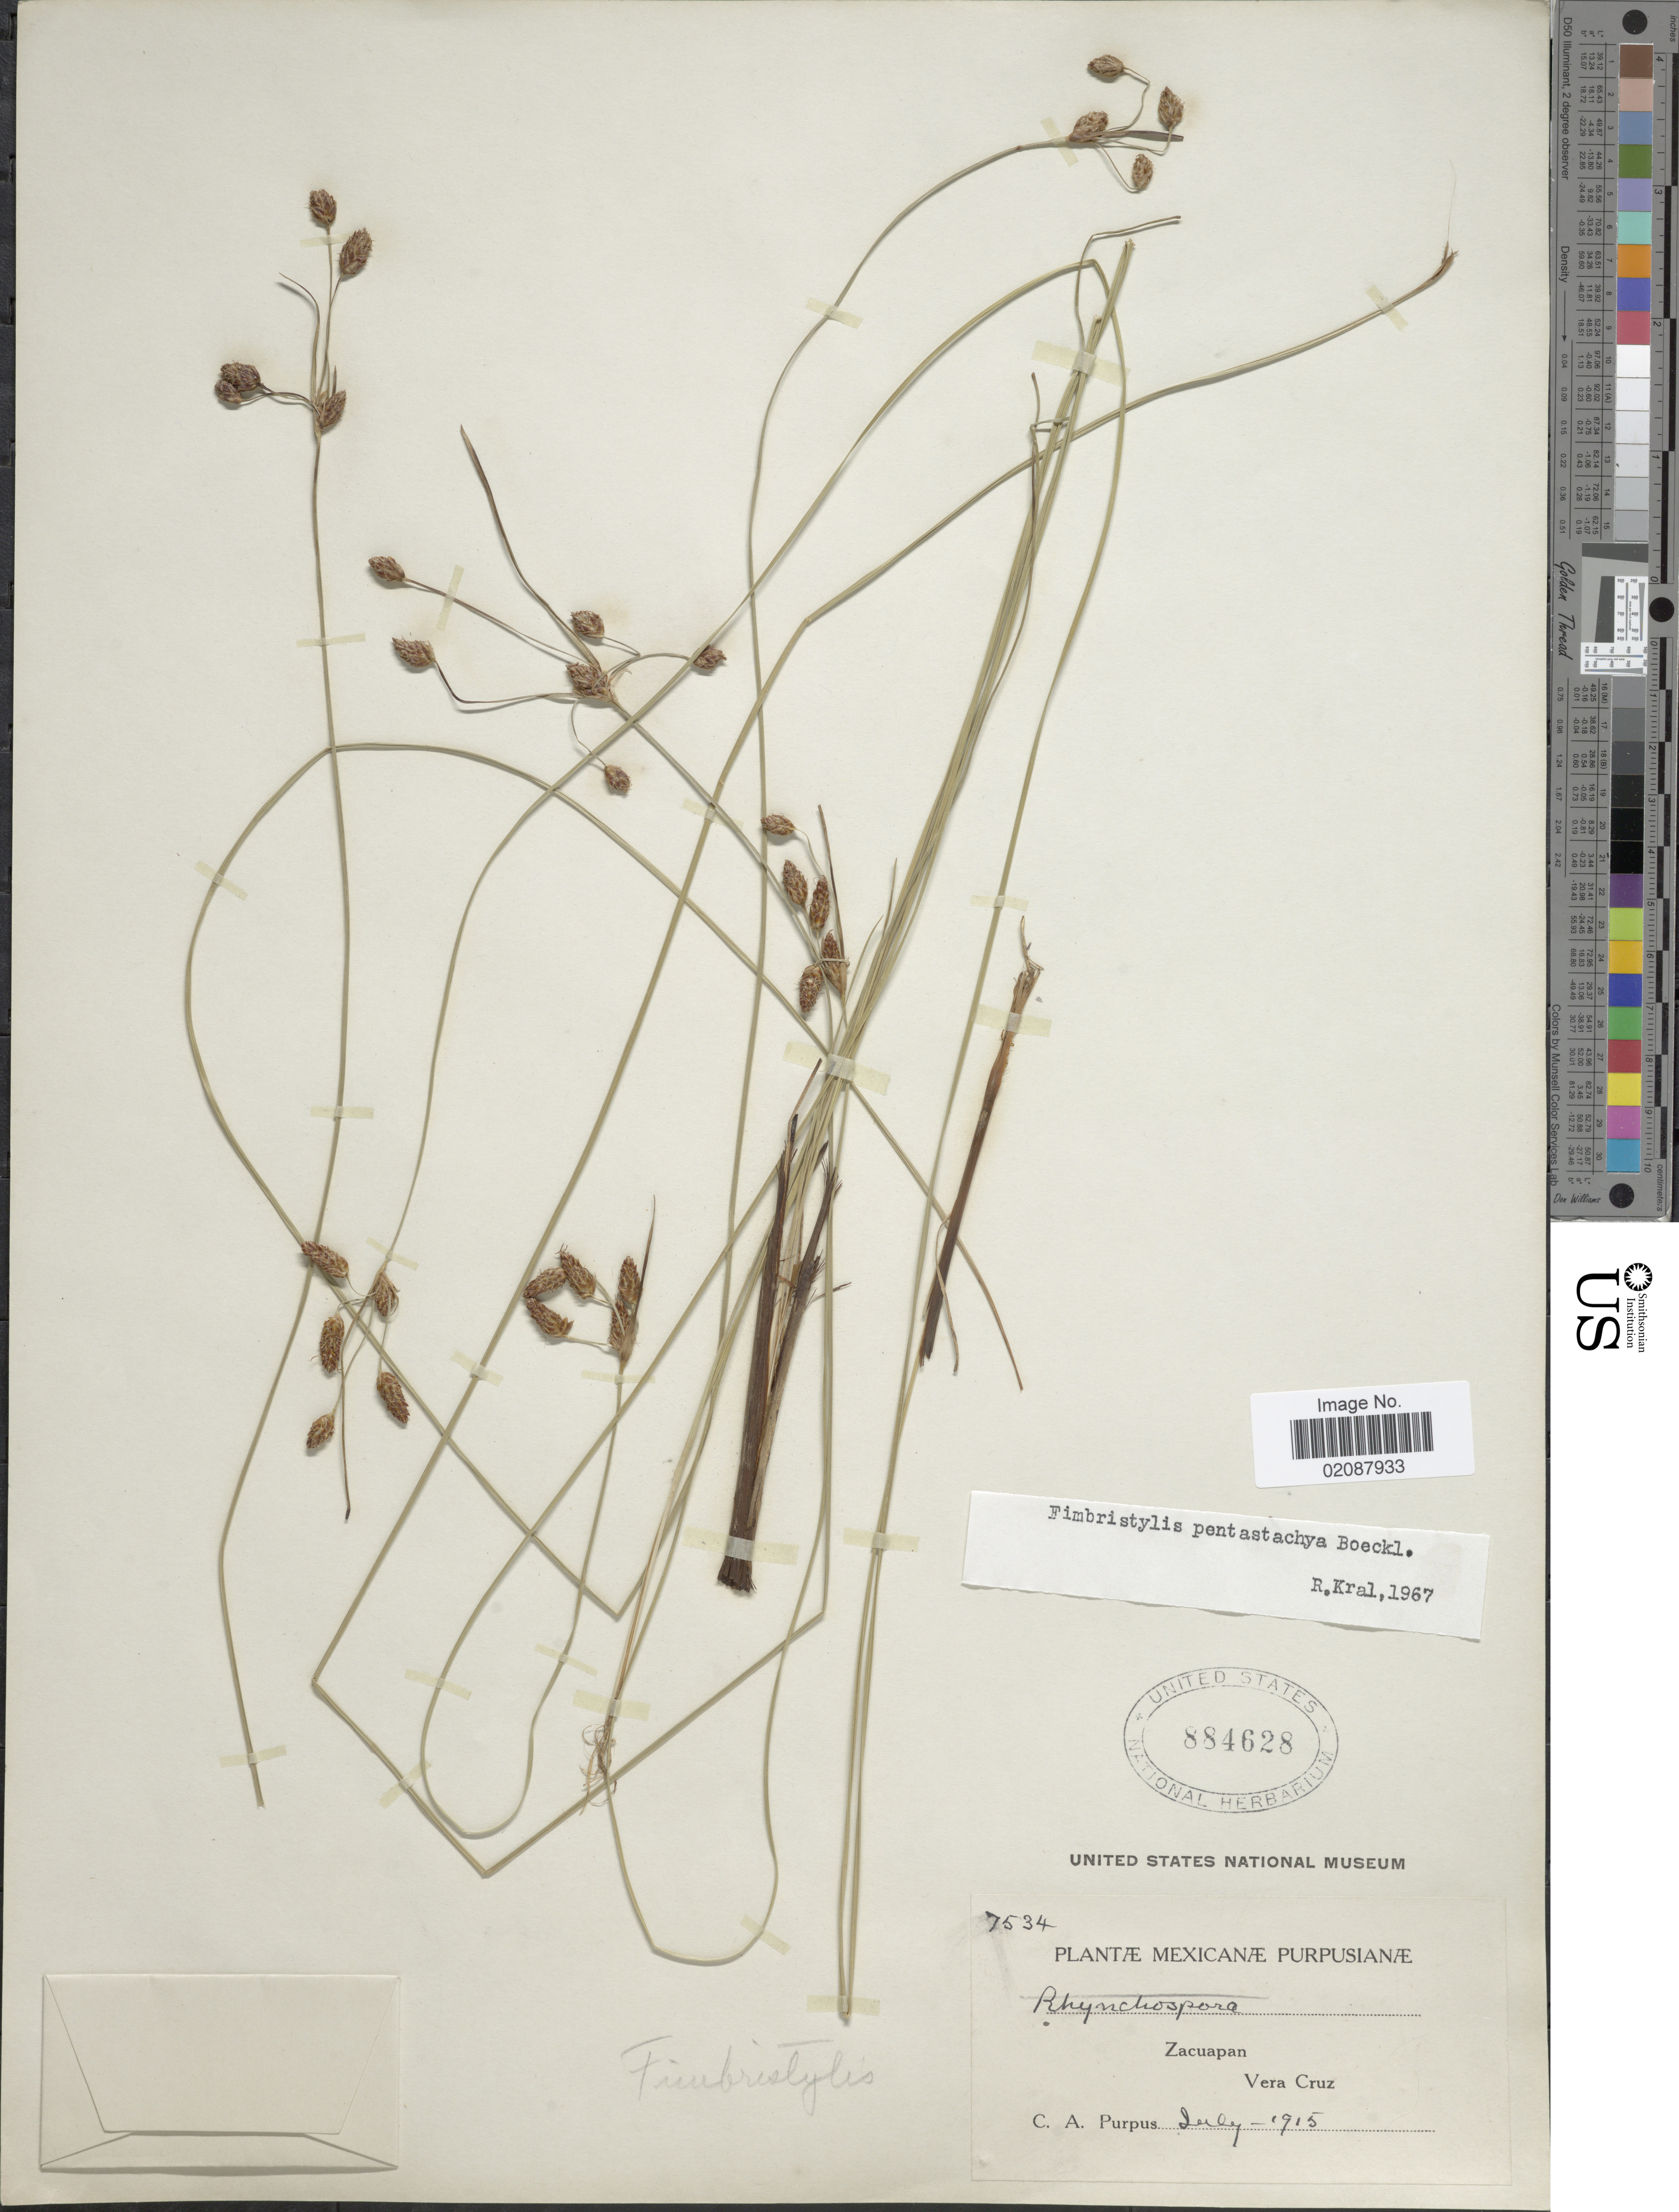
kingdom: Plantae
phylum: Tracheophyta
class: Liliopsida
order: Poales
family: Cyperaceae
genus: Fimbristylis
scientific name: Fimbristylis pentastachya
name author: Boeckeler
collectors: C. A. Purpus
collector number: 7534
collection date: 1915-07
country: Mexico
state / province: Veracruz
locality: Zacuapan, Vera Cruz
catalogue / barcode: US 884628